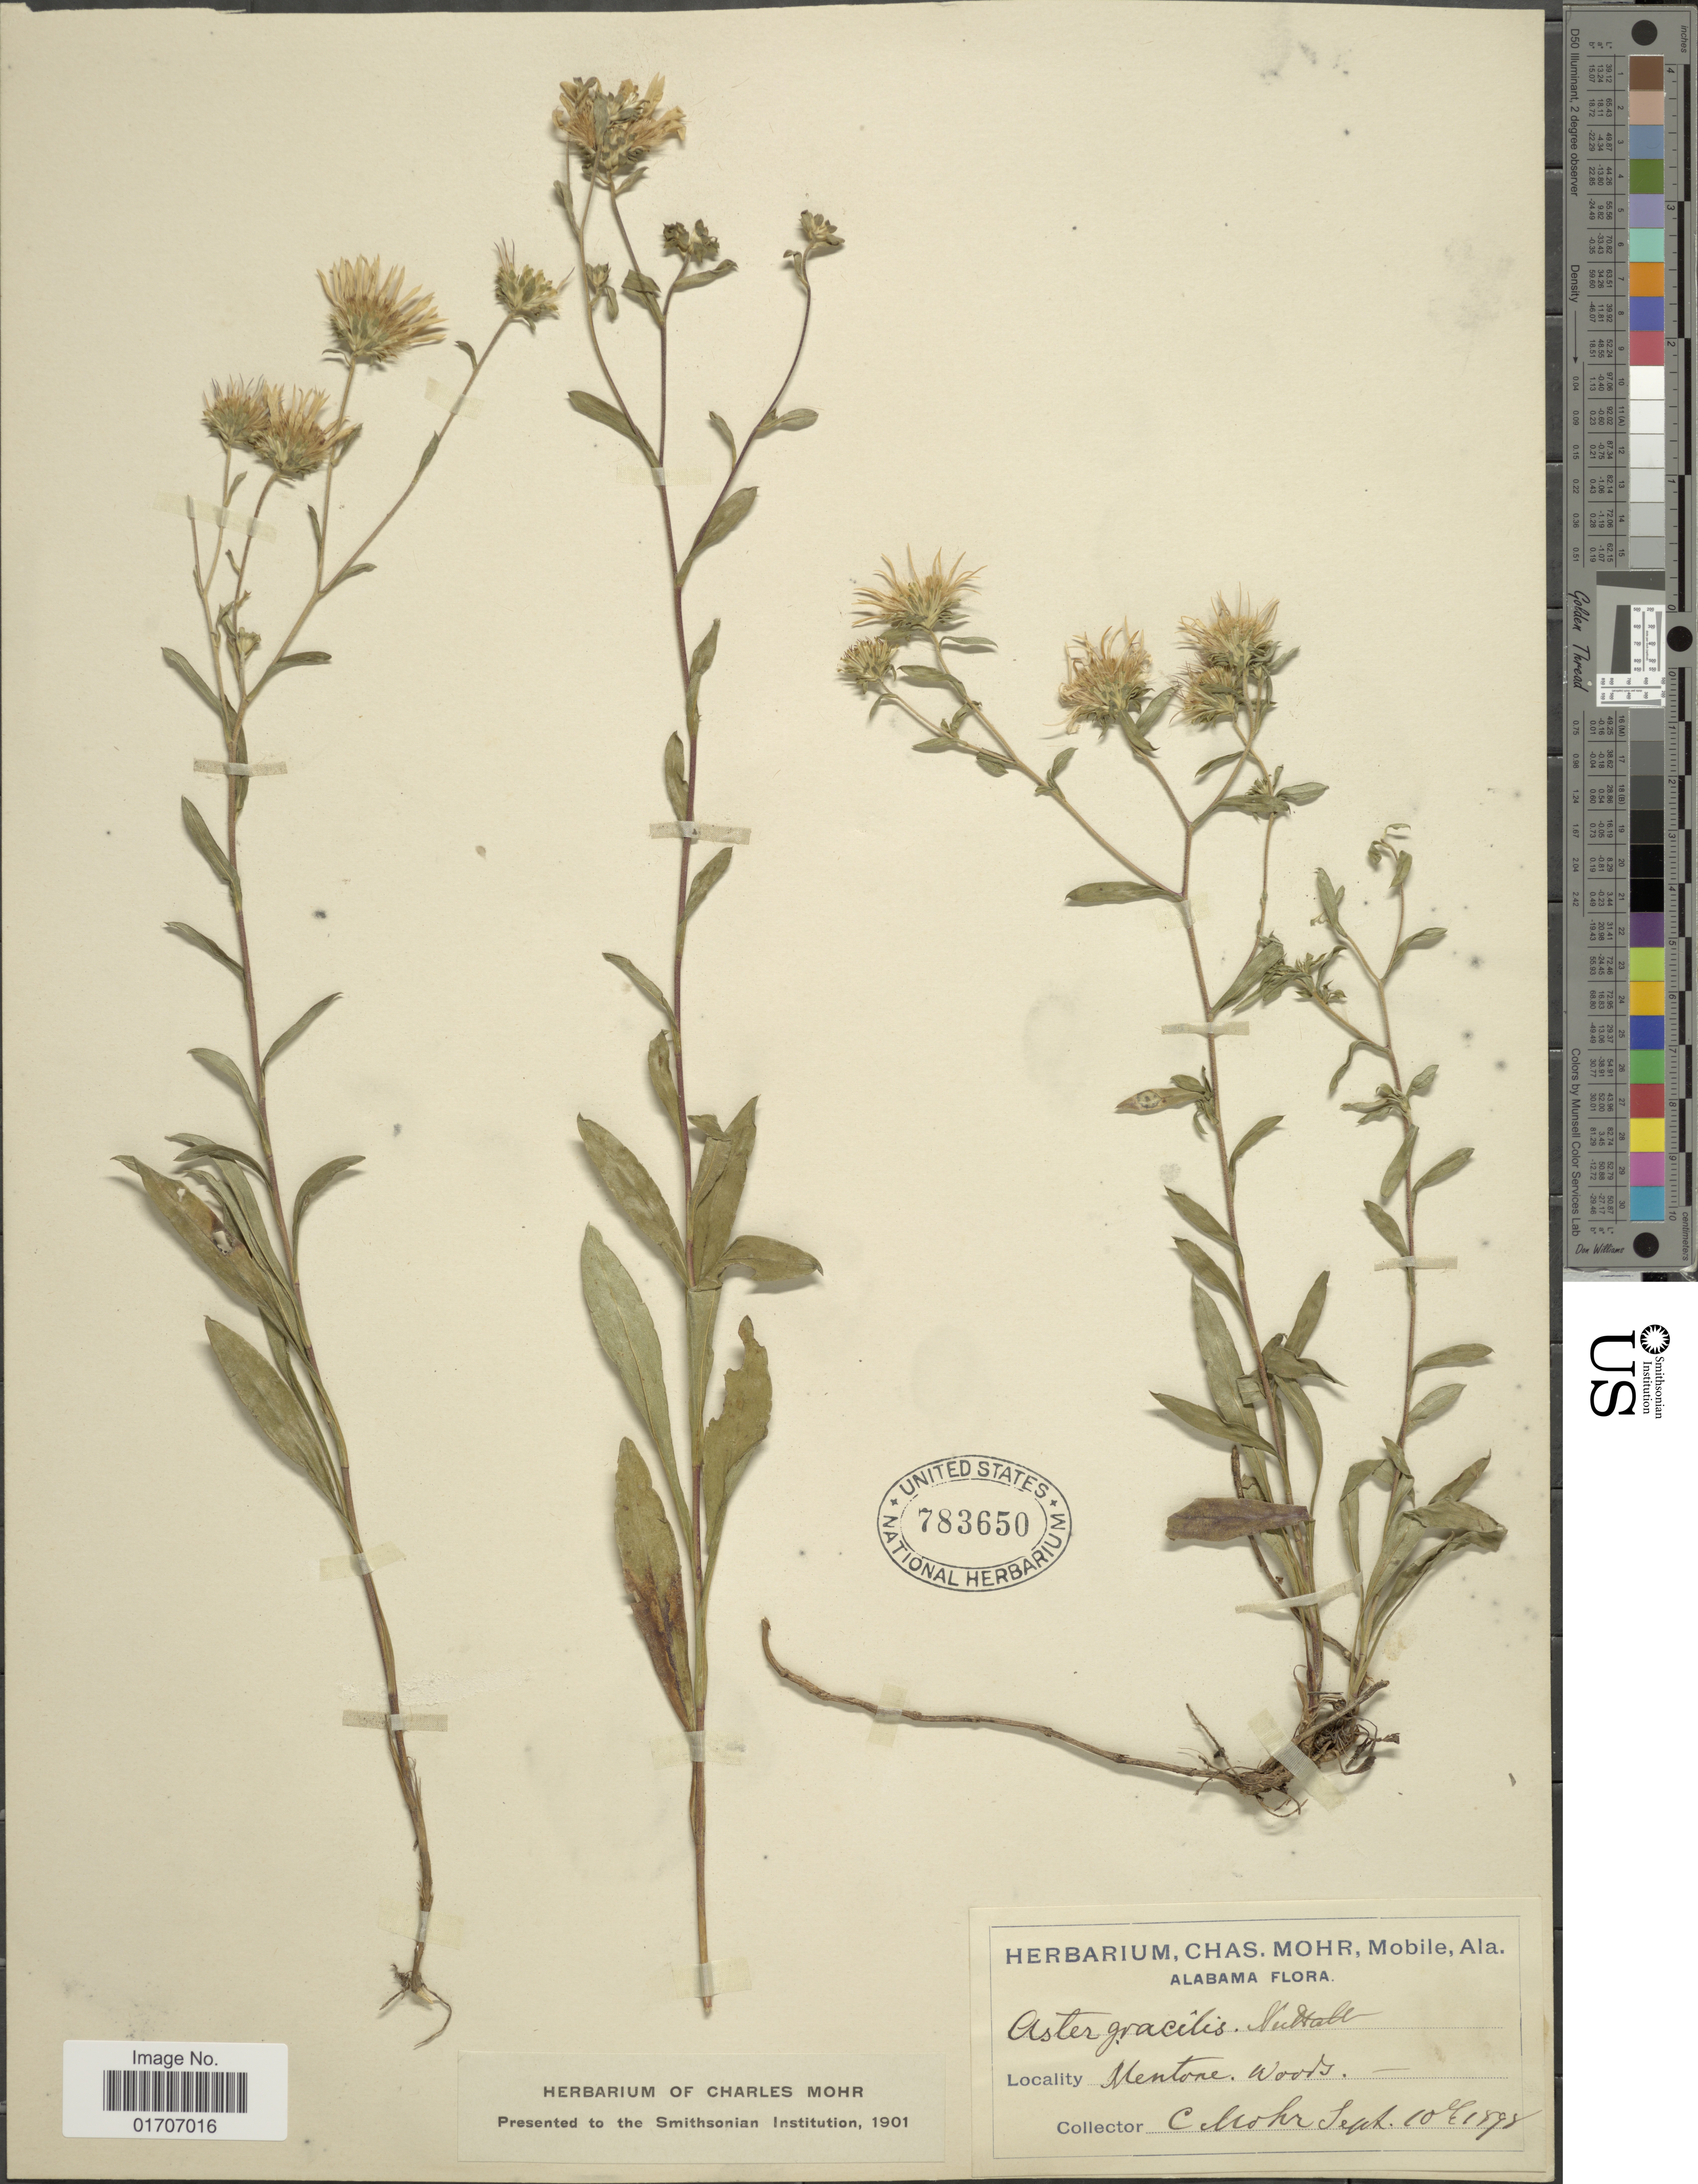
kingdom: Plantae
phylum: Tracheophyta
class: Magnoliopsida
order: Asterales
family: Asteraceae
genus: Eurybia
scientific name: Eurybia surculosa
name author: (Michx.) G.L. Nesom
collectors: C. T. Mohr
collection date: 1898-09-10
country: United States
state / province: Alabama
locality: Mentone, woods.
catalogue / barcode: US 783650